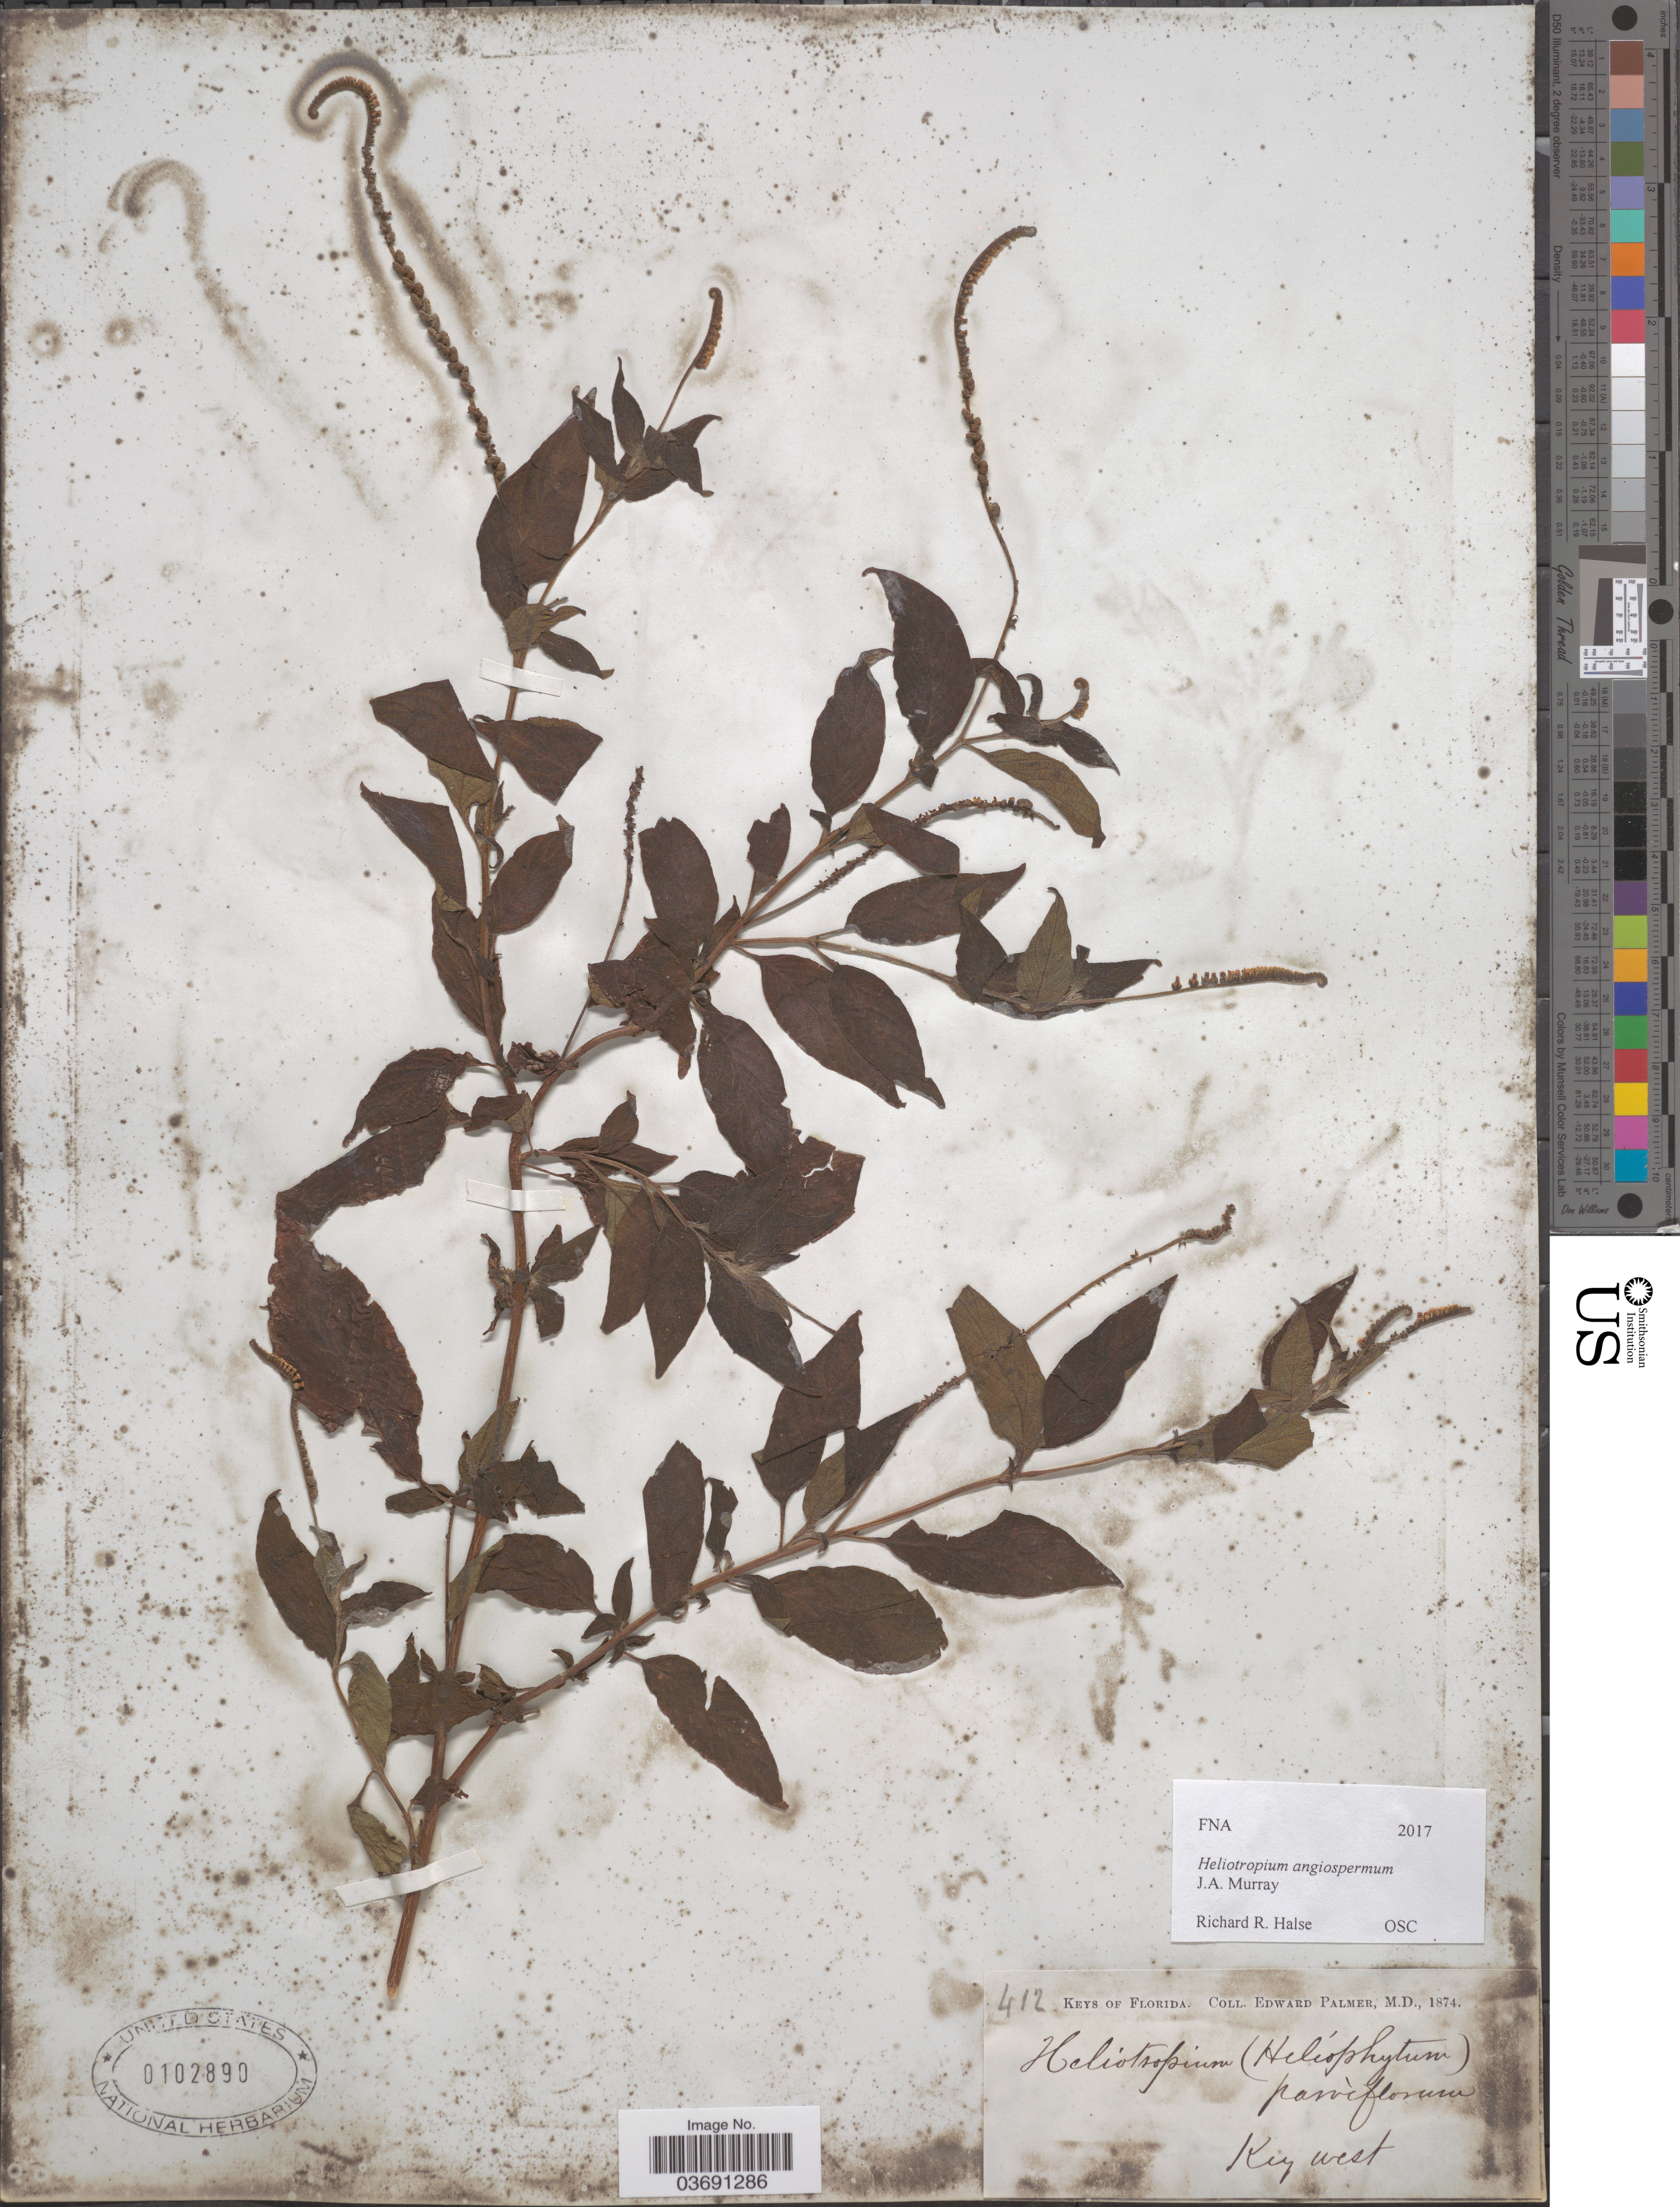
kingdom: Plantae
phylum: Tracheophyta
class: Magnoliopsida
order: Boraginales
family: Heliotropiaceae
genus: Heliotropium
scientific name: Heliotropium angiospermum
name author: Murray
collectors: E. Palmer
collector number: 412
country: United States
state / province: Florida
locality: Keys of Florida. Key West.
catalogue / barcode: US 102890